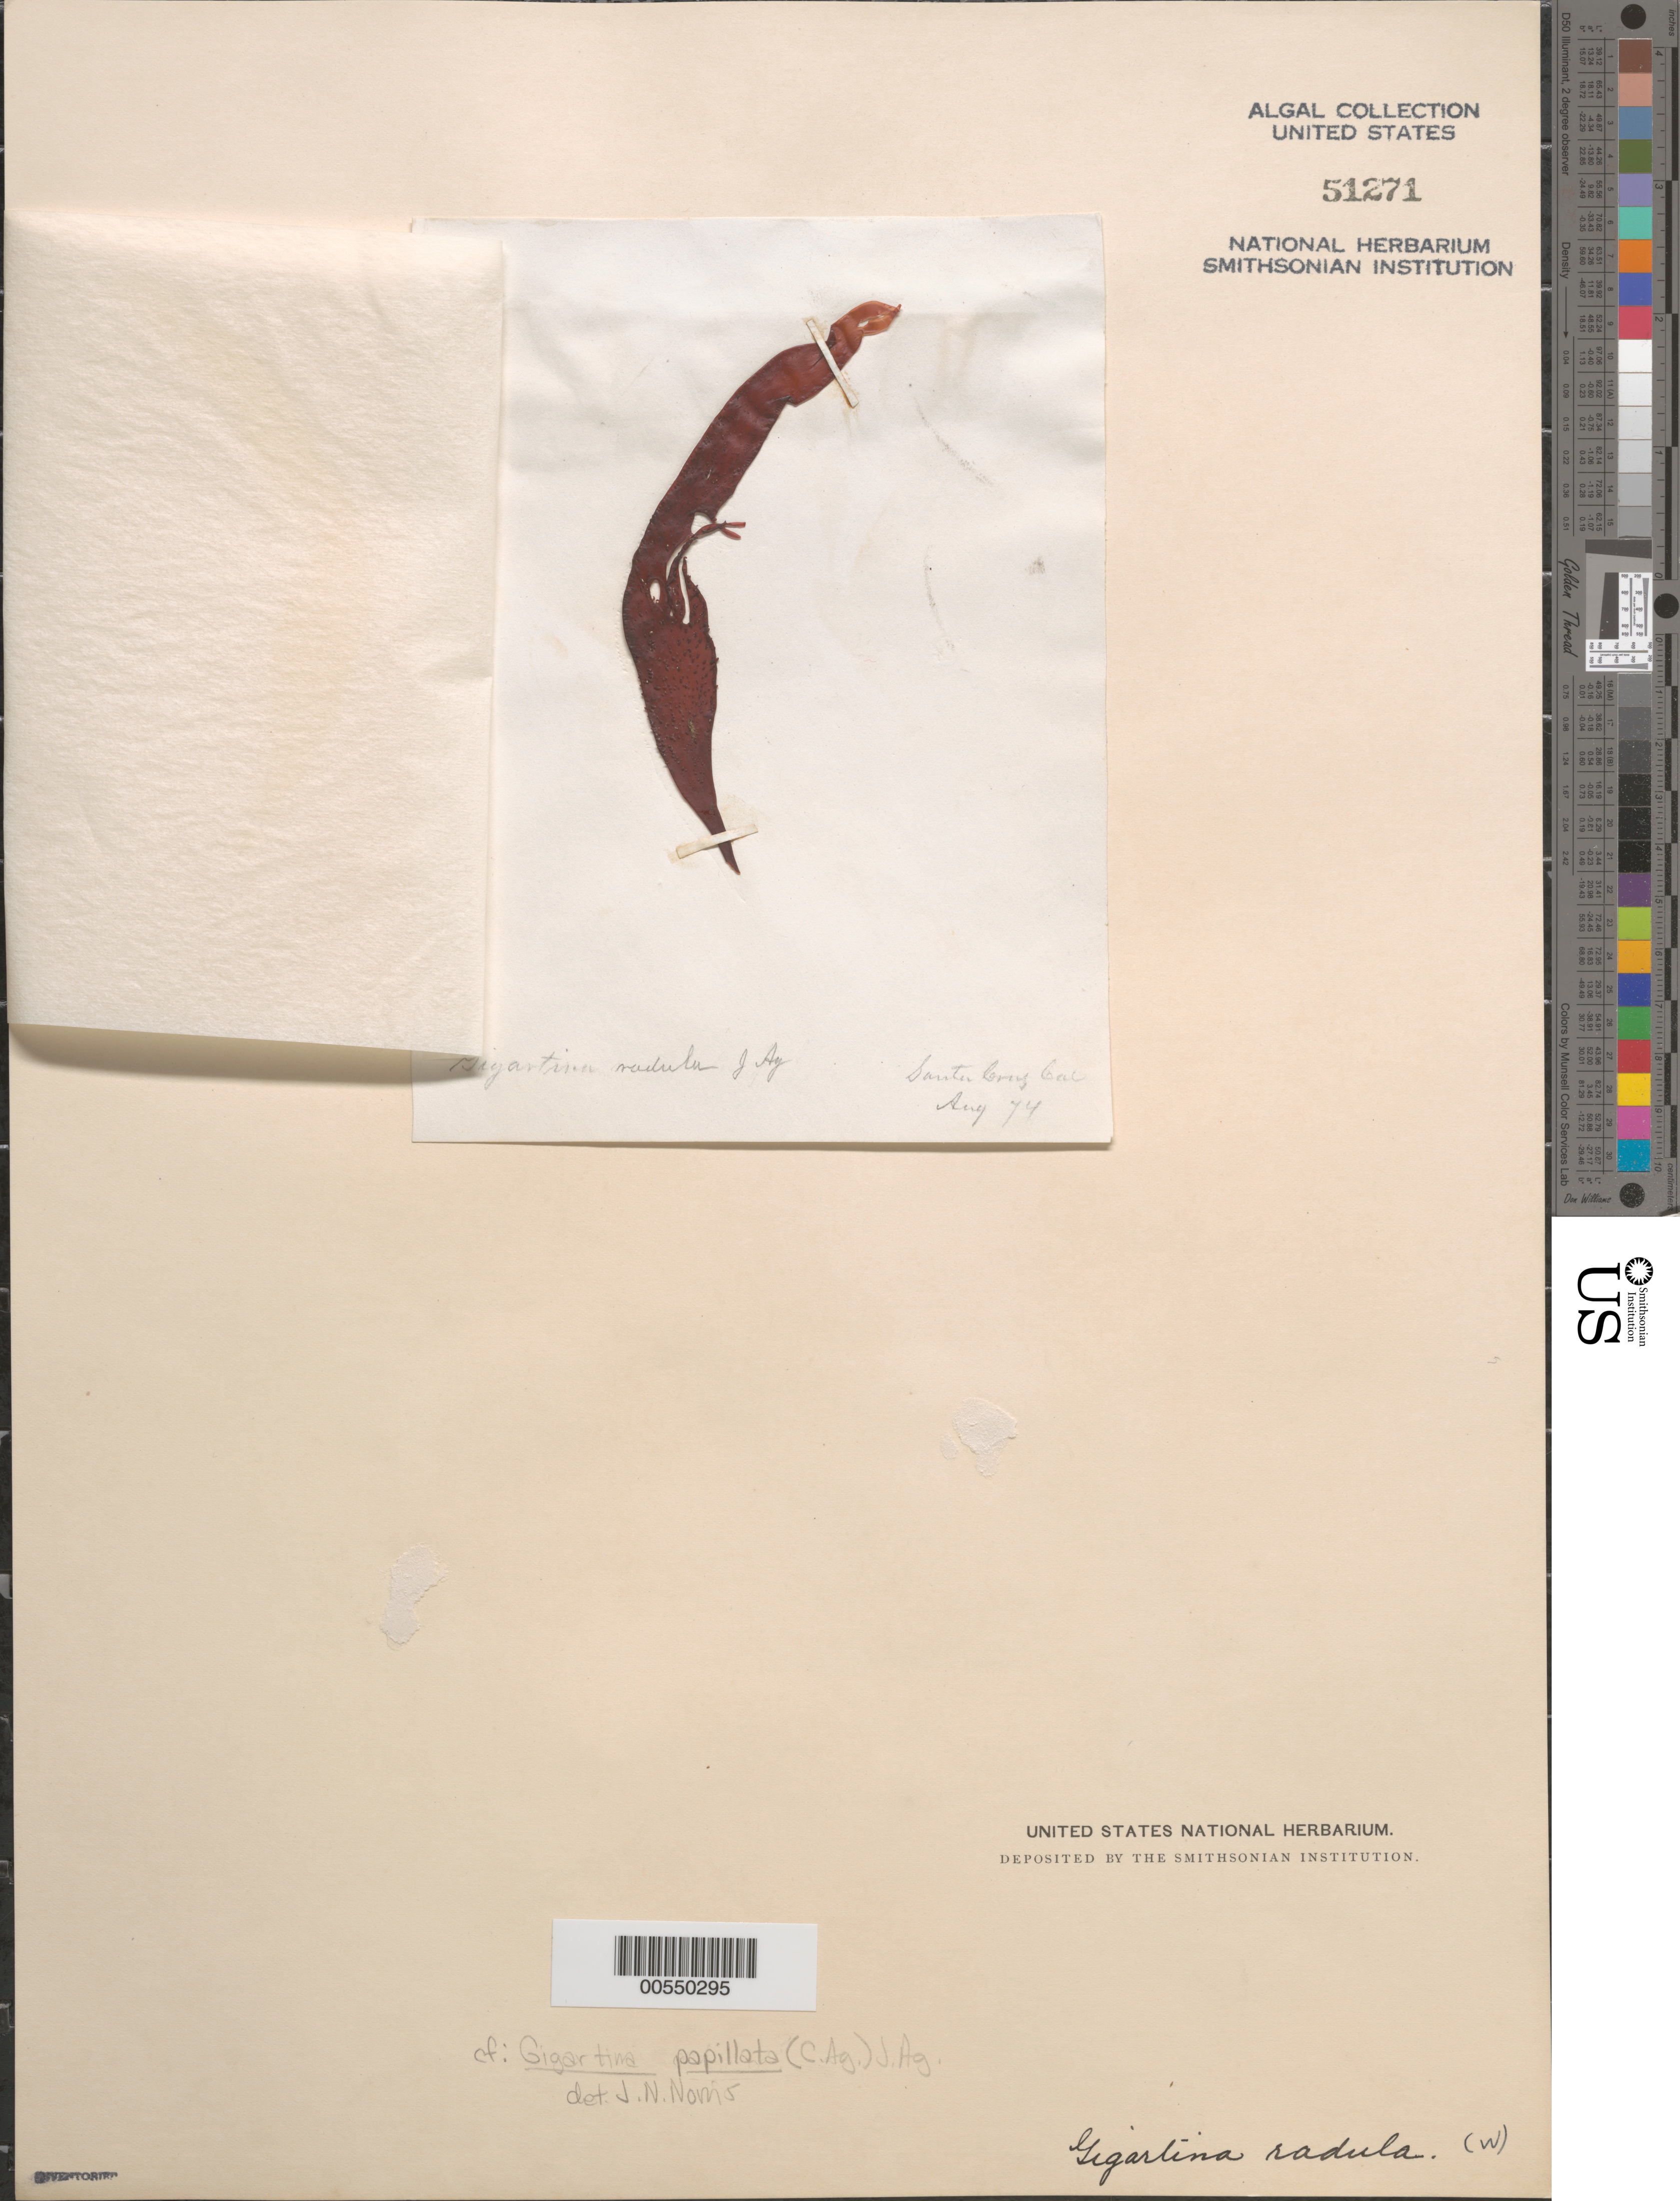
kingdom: Plantae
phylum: Rhodophyta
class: Florideophyceae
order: Gigartinales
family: Phyllophoraceae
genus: Mastocarpus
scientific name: Mastocarpus papillatus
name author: (C. Agardh) Kütz.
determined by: Algae name updating Project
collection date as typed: Aug 1874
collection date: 1874-08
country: United States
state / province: California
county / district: Santa Cruz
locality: Santa Cruz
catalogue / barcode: US 51271